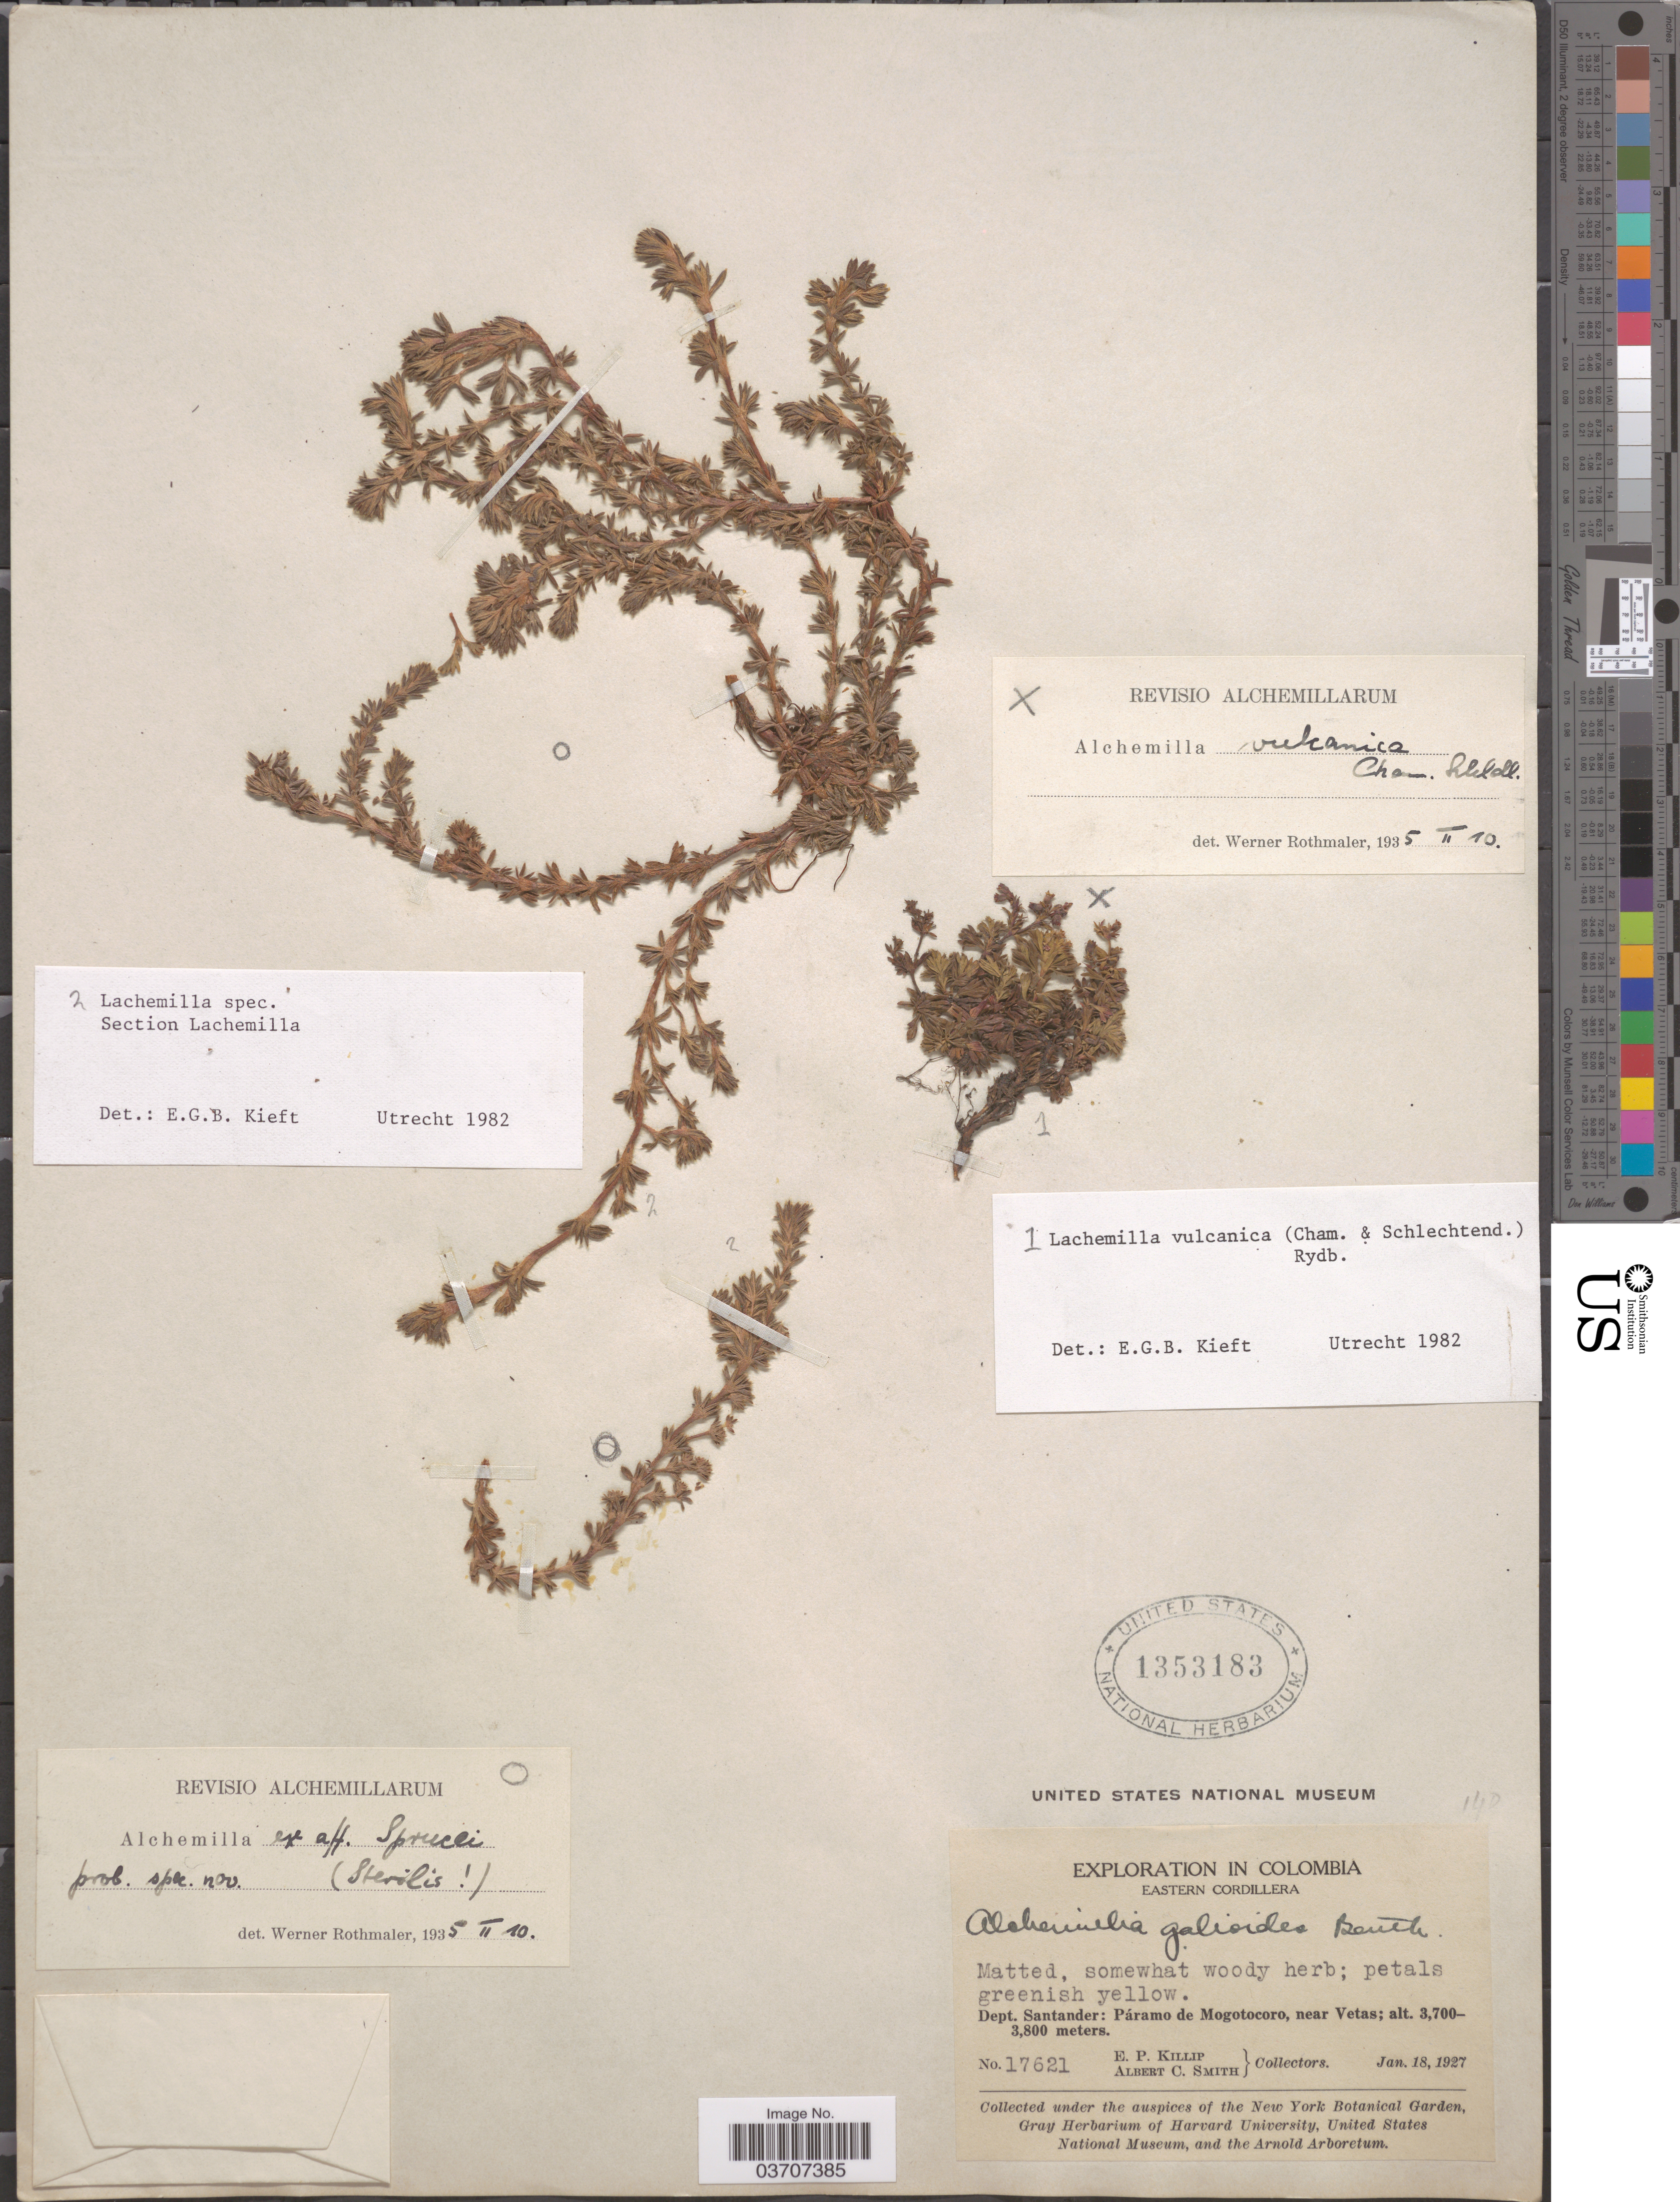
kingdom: Plantae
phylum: Tracheophyta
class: Magnoliopsida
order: Rosales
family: Rosaceae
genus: Lachemilla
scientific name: Lachemilla vulcanica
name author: (Cham. & Schltdl.) Rydb.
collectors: E. P. Killip & A. C. Smith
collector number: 17621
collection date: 1927-01-18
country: Colombia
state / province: Santander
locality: Eastern Cordillera. Dept. Santander: Páramo de Mogotocoro, near Vetas.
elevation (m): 3700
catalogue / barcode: US 1353183